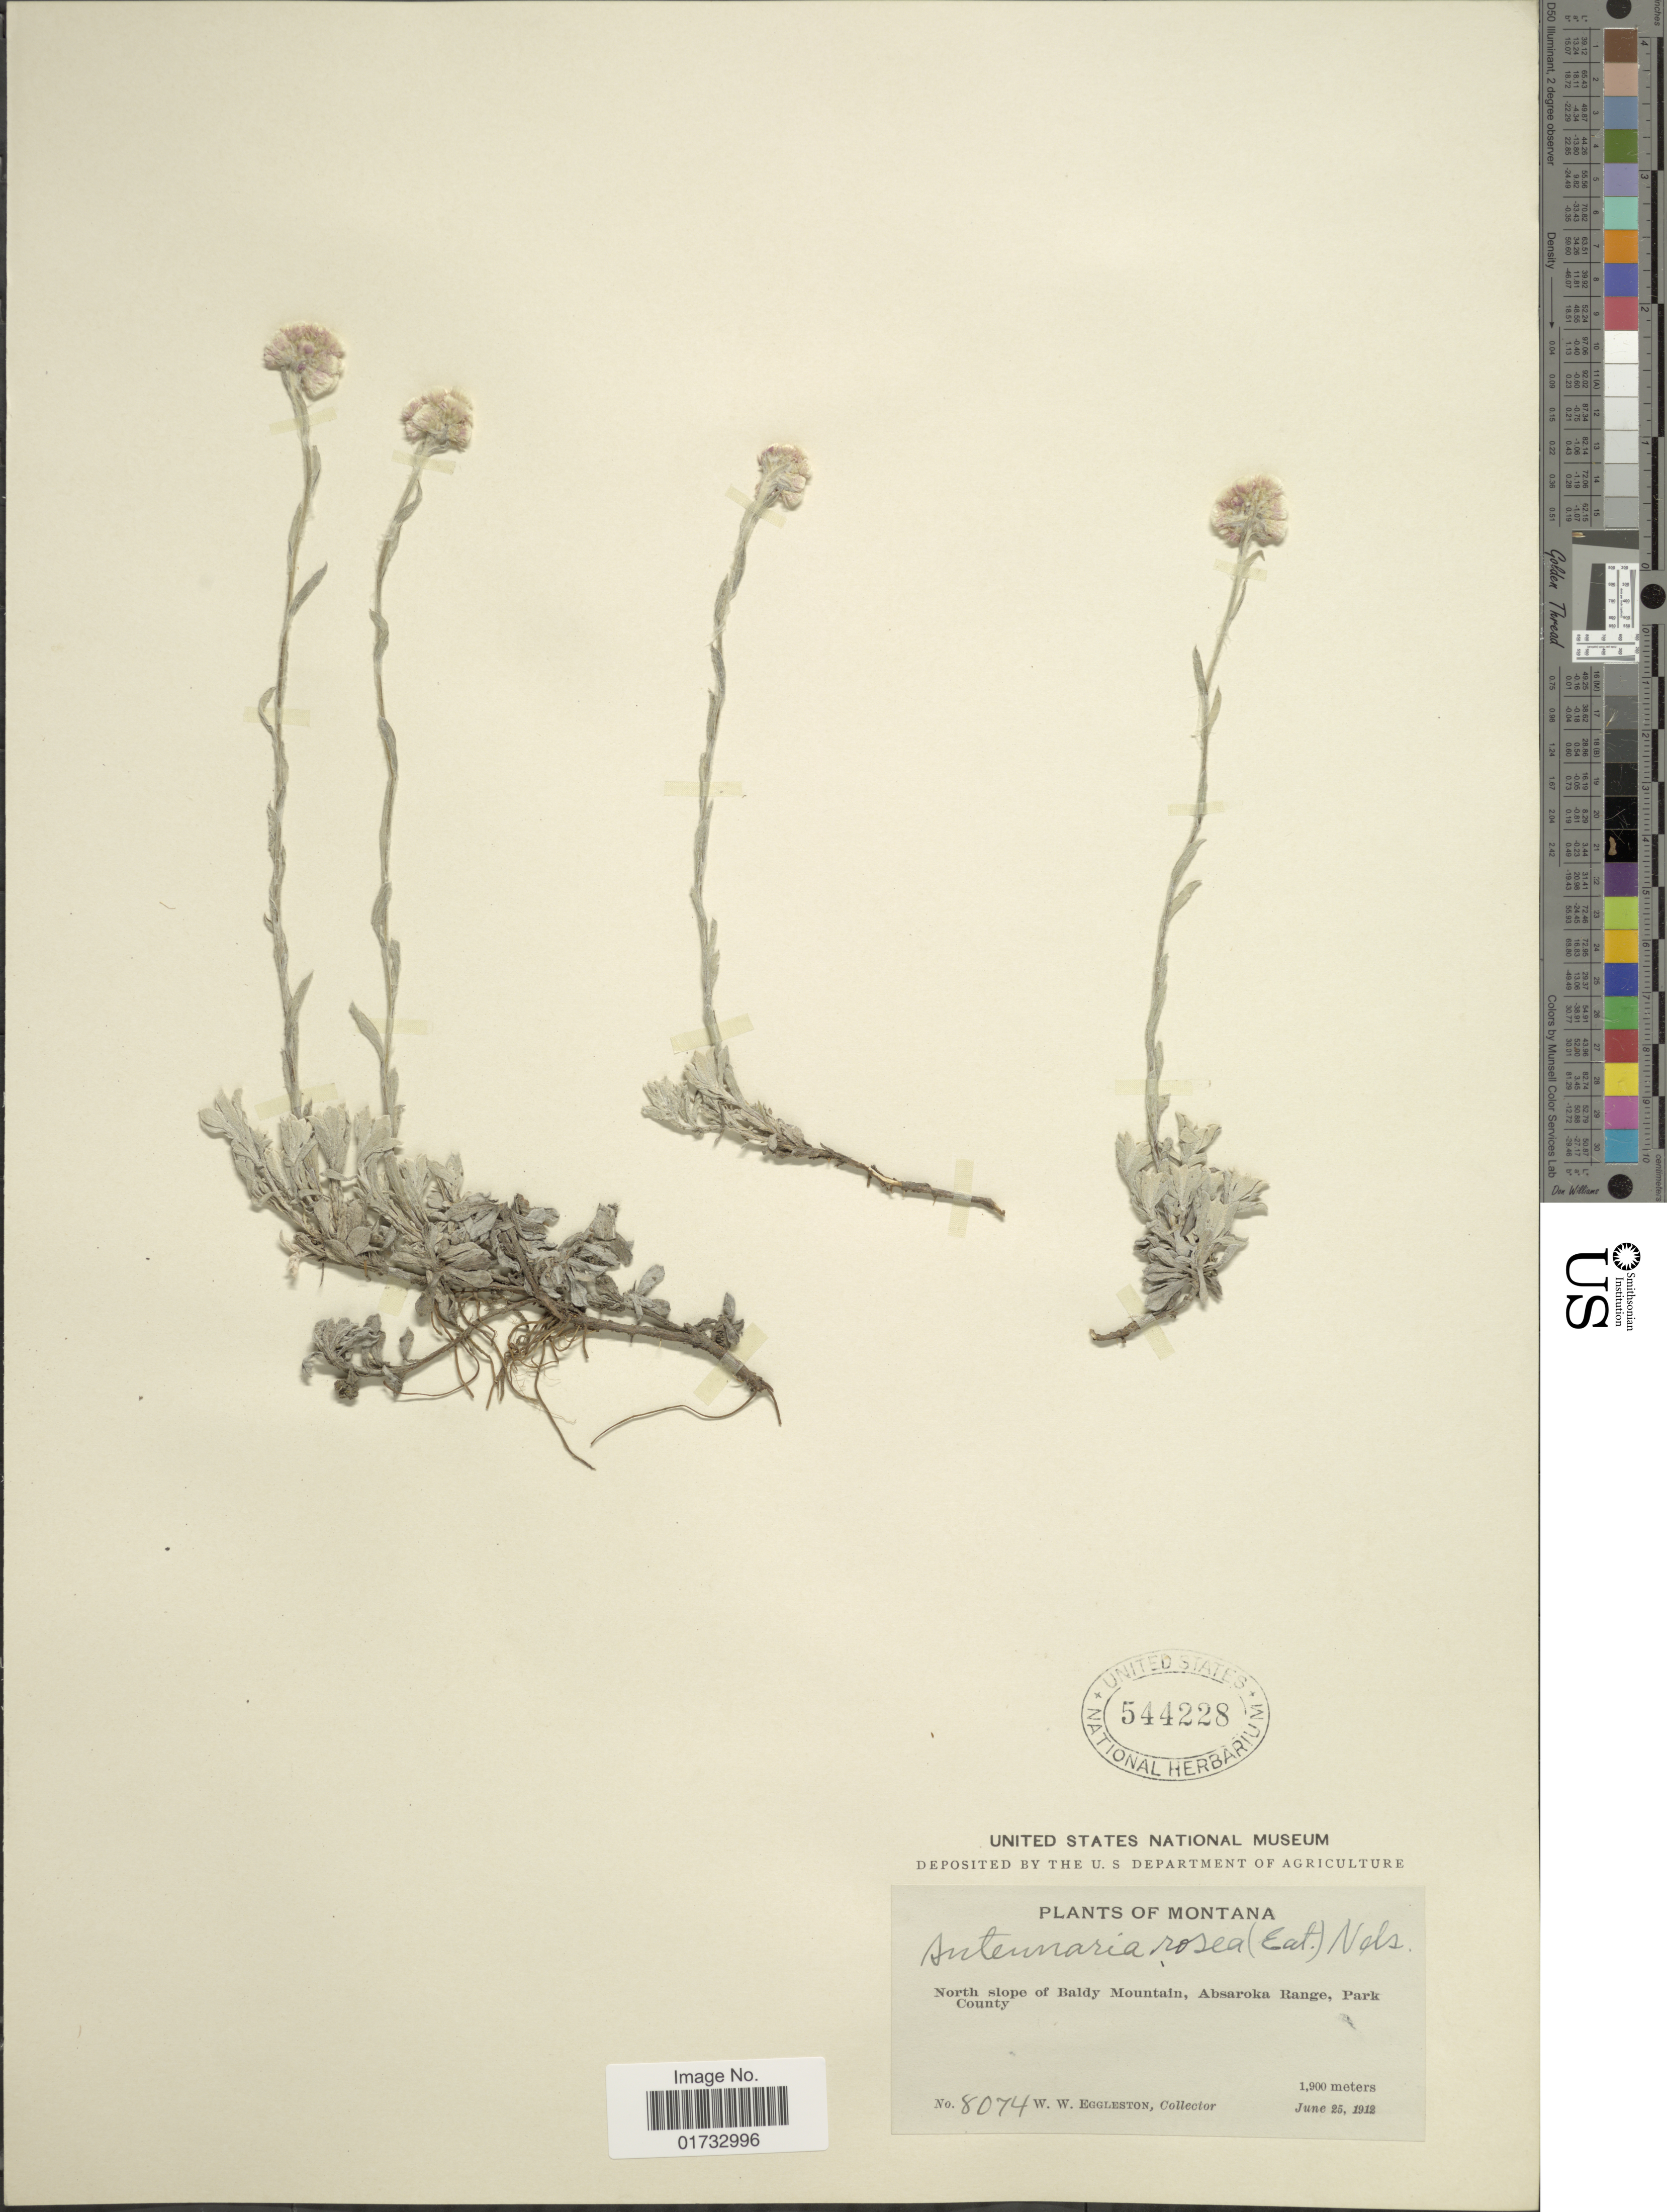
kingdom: Plantae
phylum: Tracheophyta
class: Magnoliopsida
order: Asterales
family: Asteraceae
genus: Antennaria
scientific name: Antennaria rosea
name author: Greene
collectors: W. W. Eggleston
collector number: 8074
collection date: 1912-06-25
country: United States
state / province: Montana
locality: North slope of Baldy Mountain, Absaroka Range, Park County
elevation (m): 1900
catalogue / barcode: US 544228